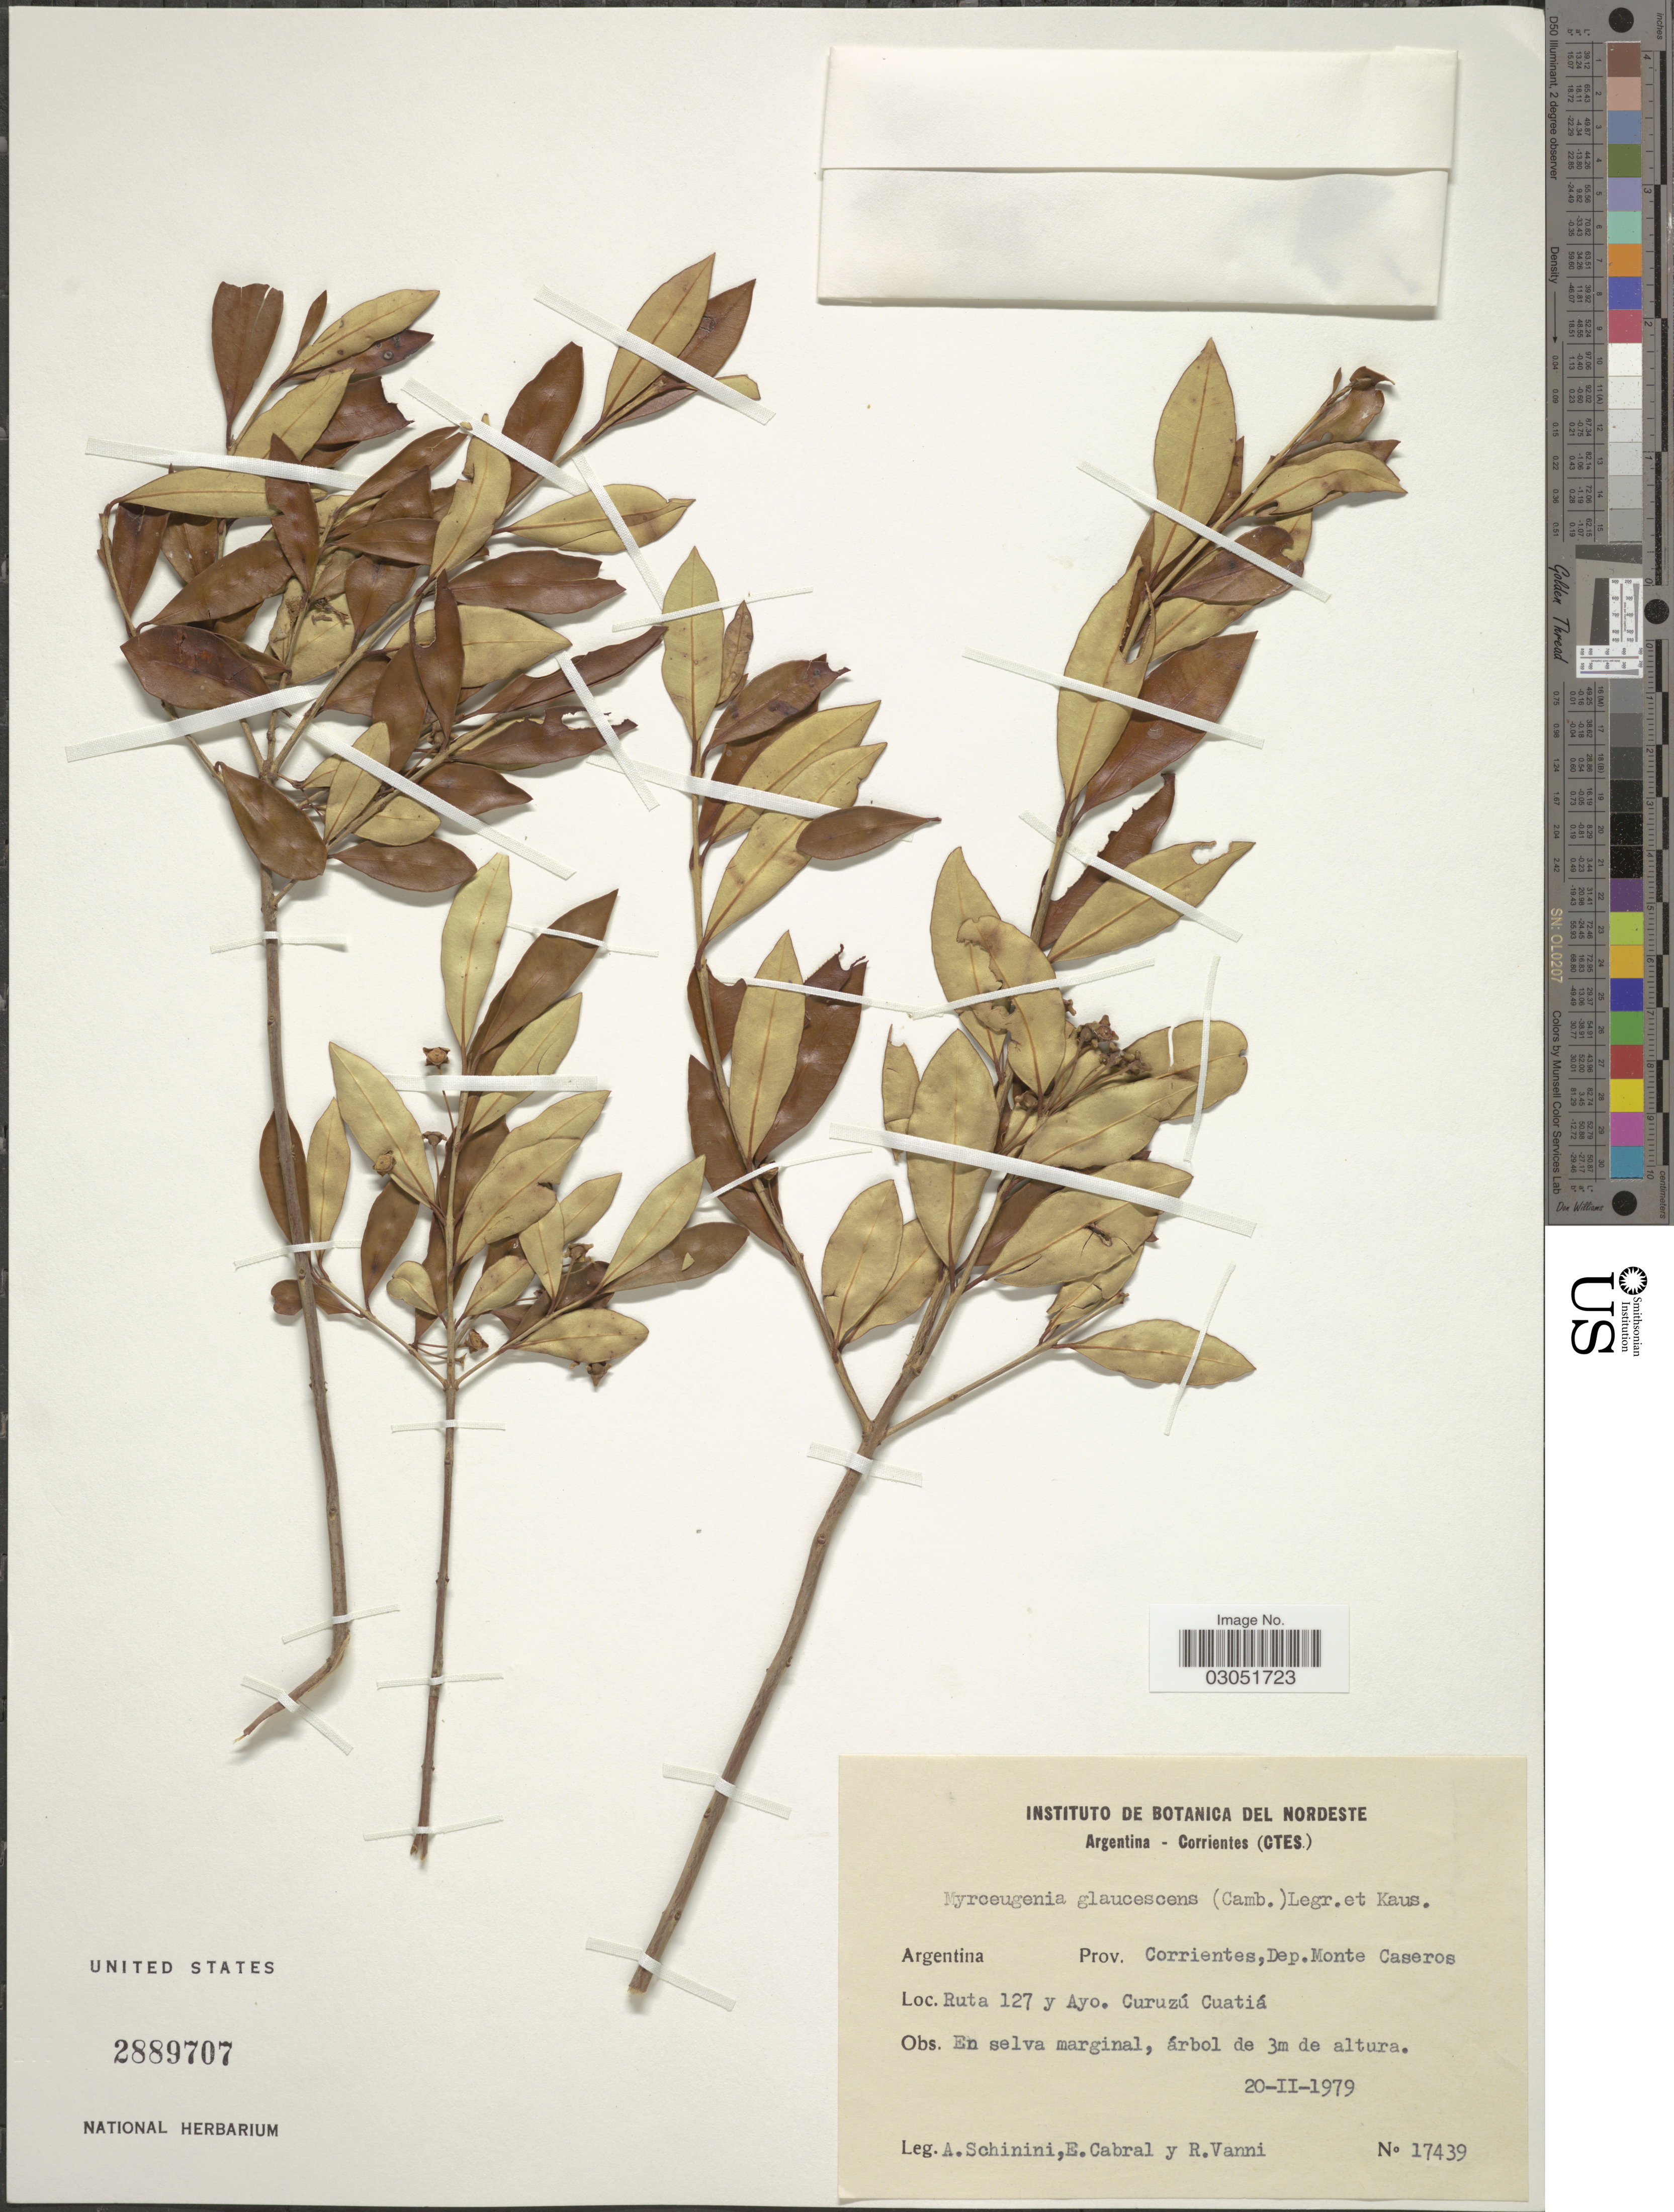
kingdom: Plantae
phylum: Tracheophyta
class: Magnoliopsida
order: Myrtales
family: Myrtaceae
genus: Myrceugenia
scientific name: Myrceugenia glaucescens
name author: (Cambess.) D. Legrand & Kausel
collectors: A. Schinini, E. Cabral & R. Vanni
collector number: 17439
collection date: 1979-02-20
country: Argentina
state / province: Corrientes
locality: Dep. Monte Caseros. Ruta 127 y Ayo. Curuzú Cuatía.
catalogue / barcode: US 2889707